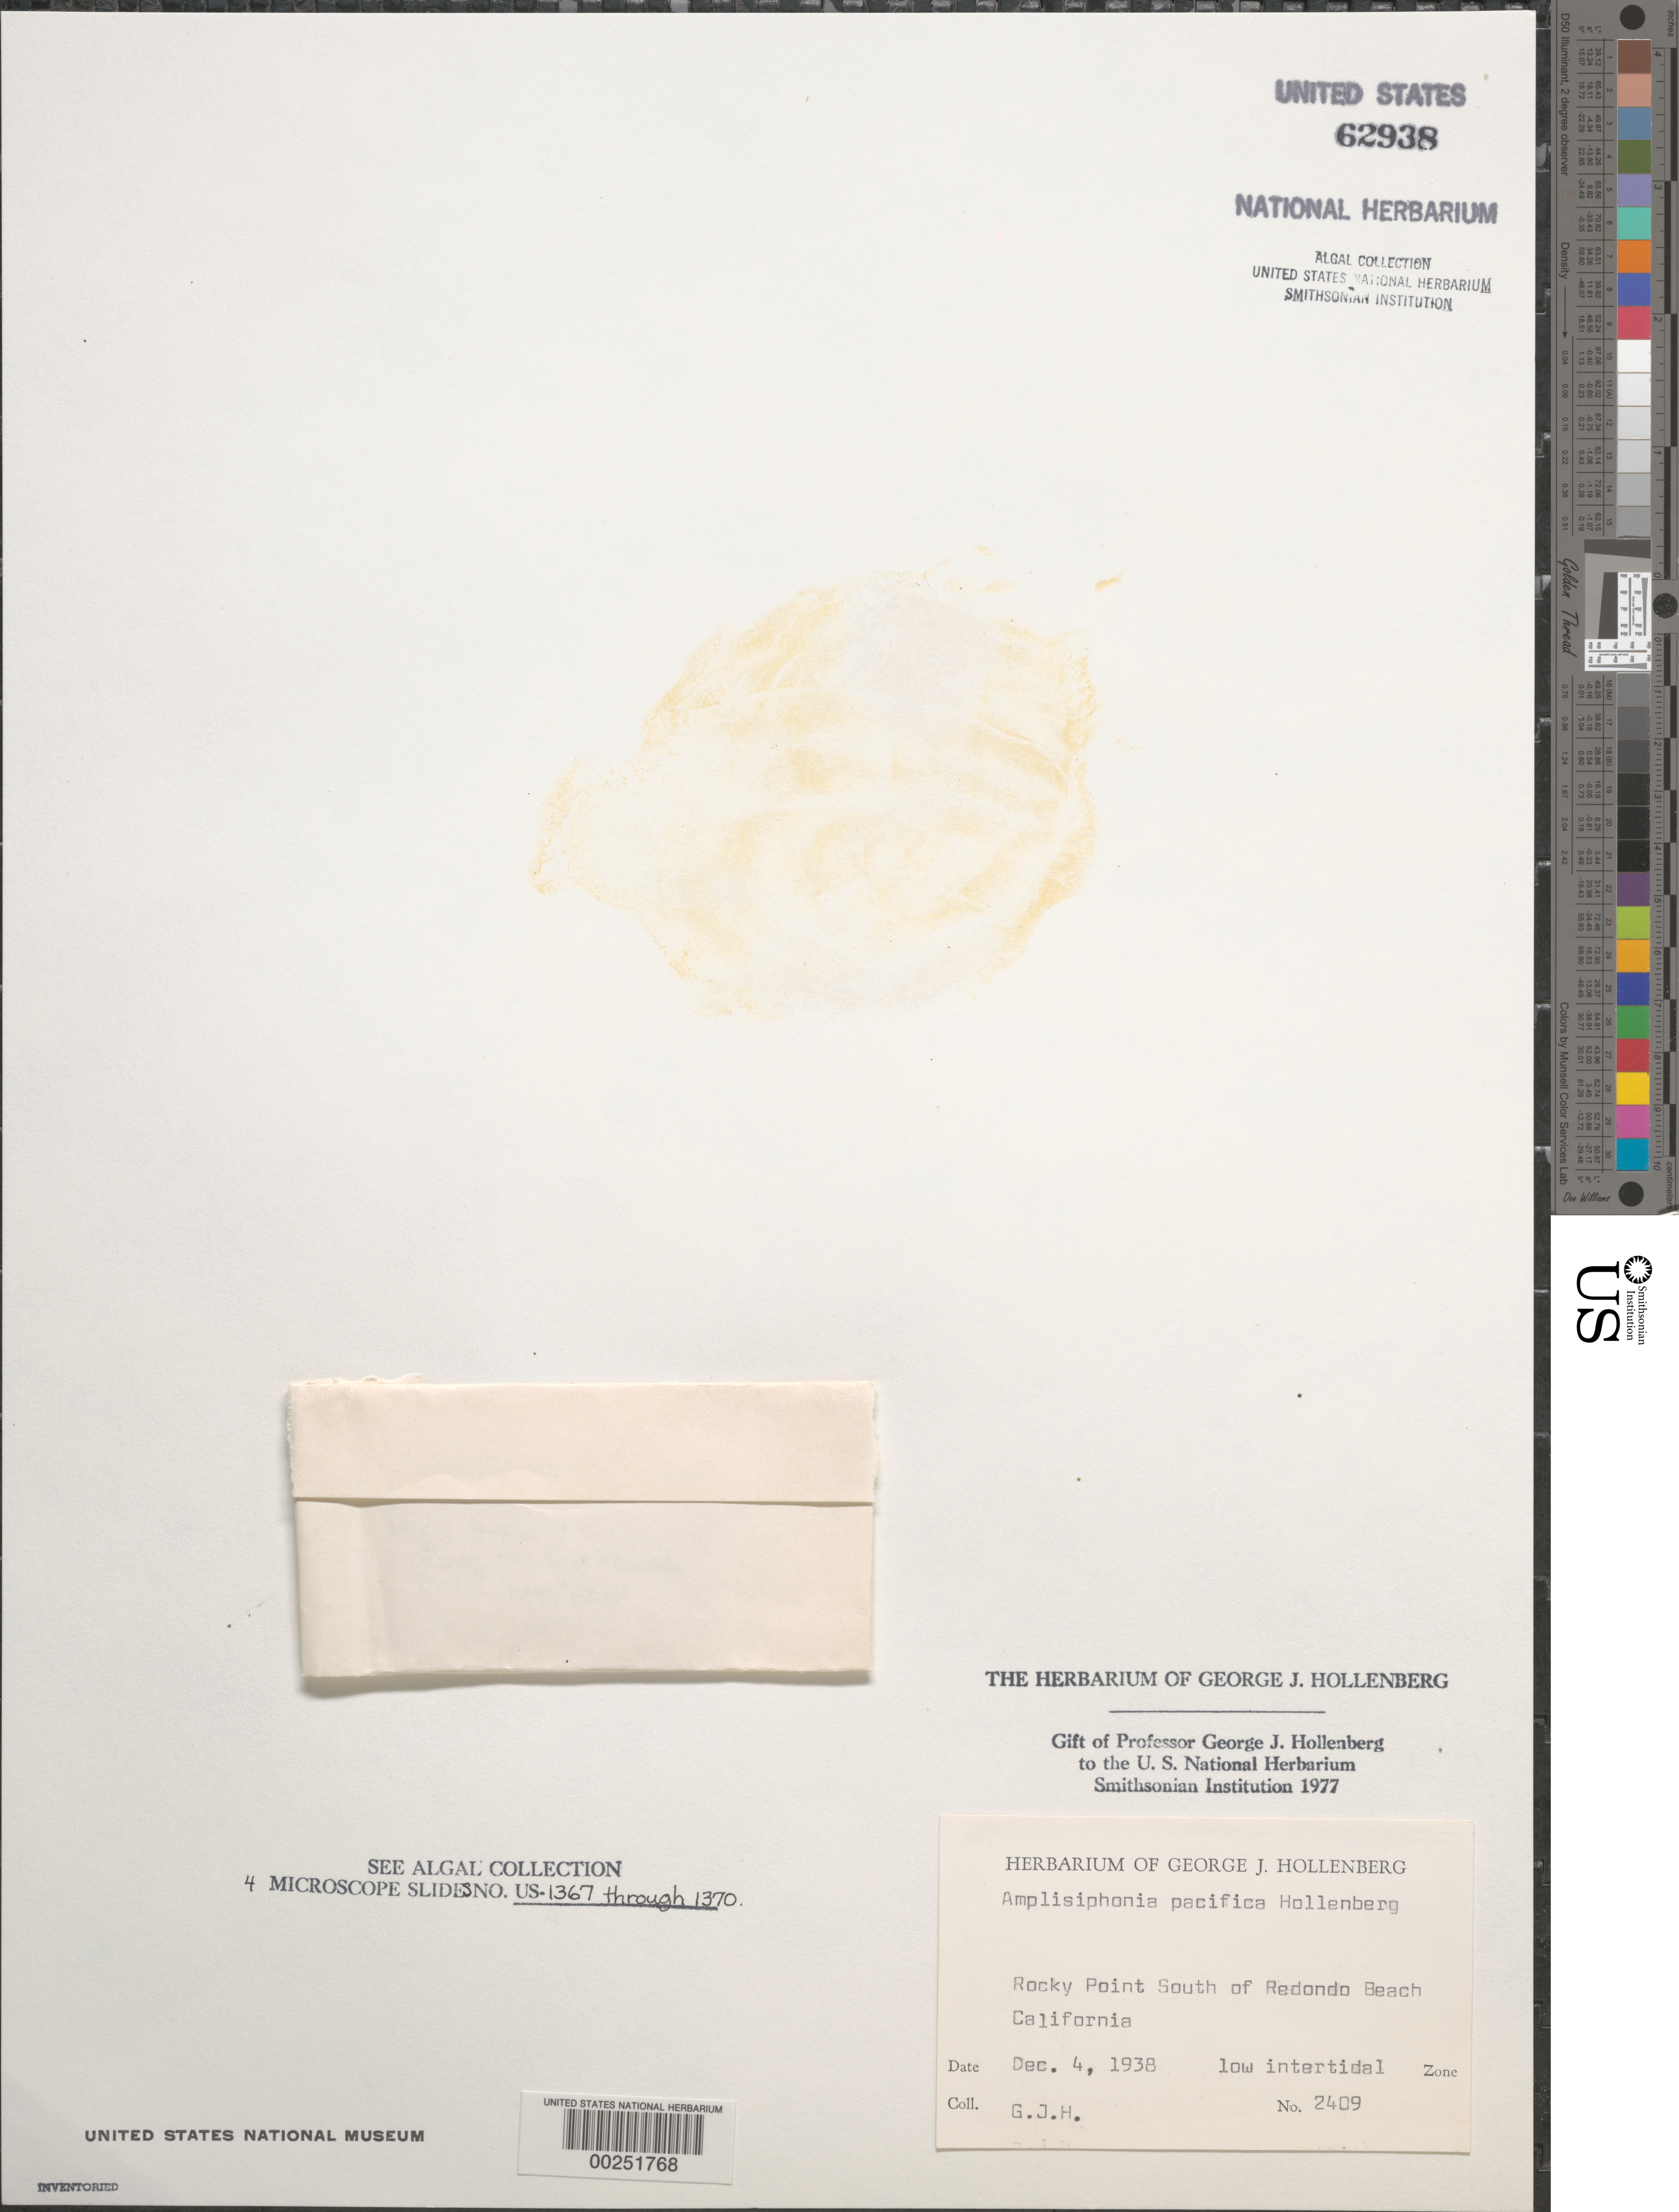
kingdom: Plantae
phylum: Rhodophyta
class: Florideophyceae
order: Ceramiales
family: Rhodomelaceae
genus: Amplisiphonia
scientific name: Amplisiphonia pacifica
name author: Hollenb.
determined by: Hollenberg, George J.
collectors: G. Hollenberg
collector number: GJH 2409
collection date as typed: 04 Dec 1938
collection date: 1938-12-04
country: United States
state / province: California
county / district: Los Angeles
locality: Rocky Point south of Redondo Beach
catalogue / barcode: US 62938